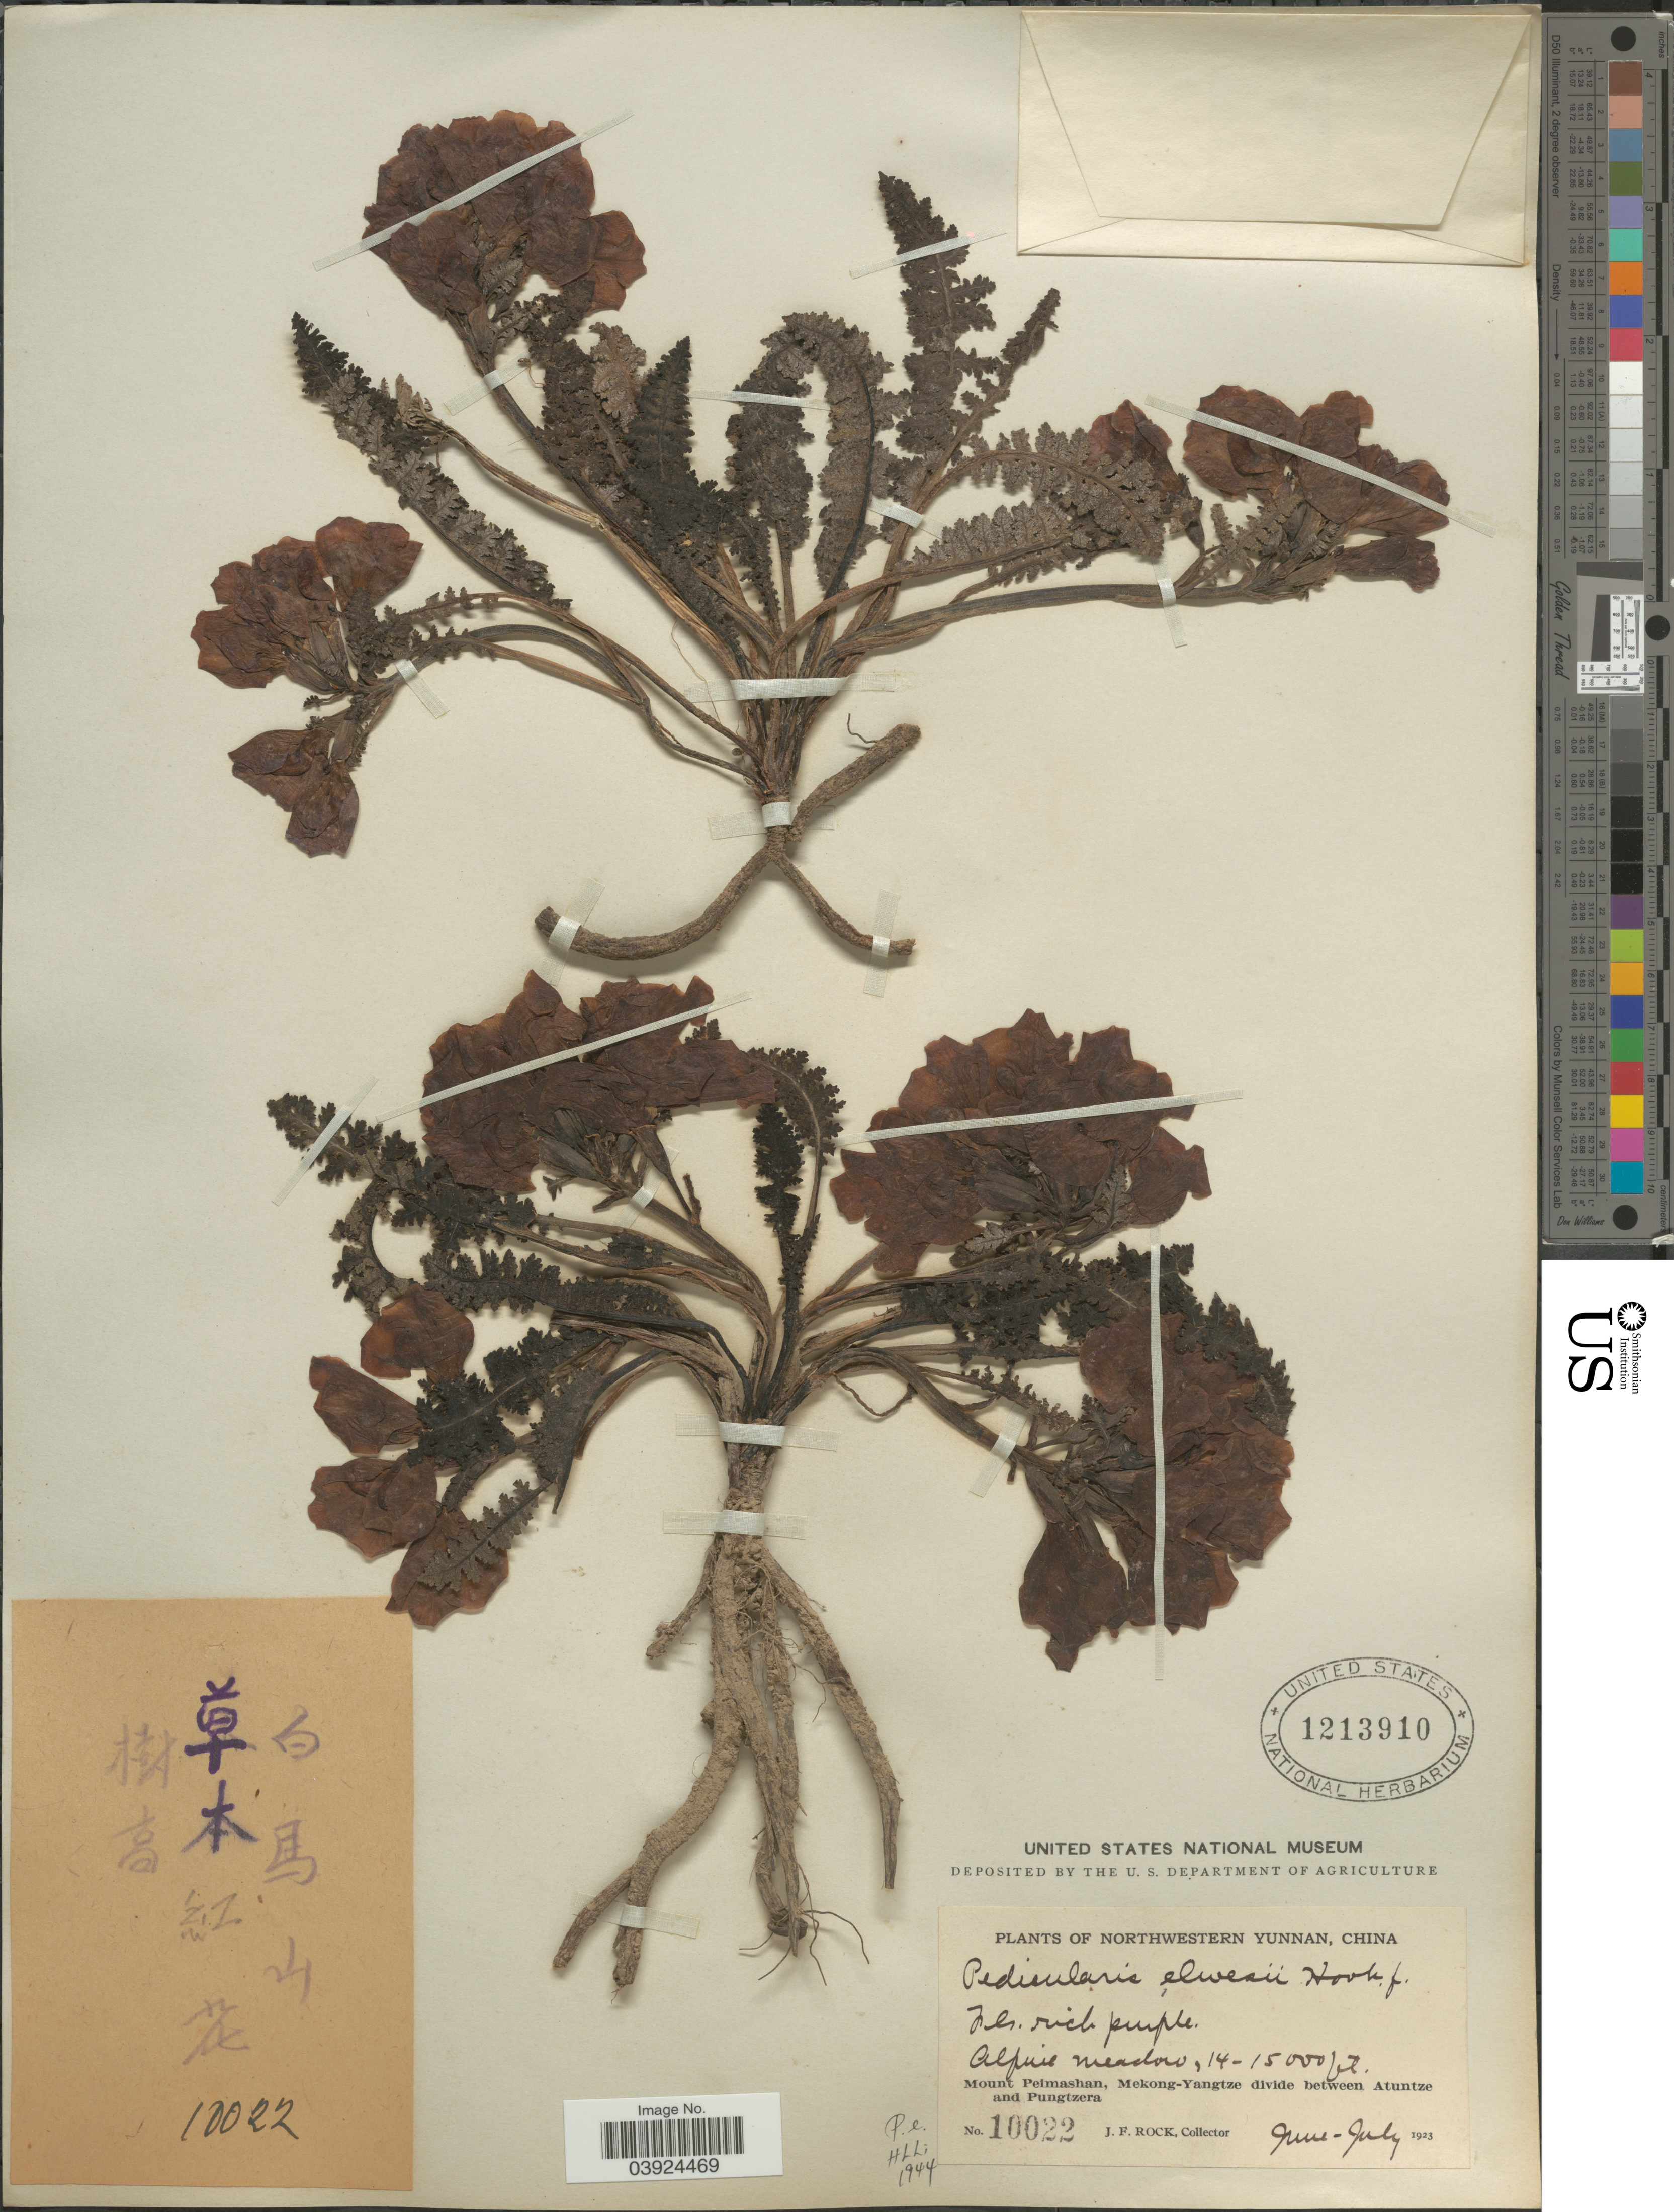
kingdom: Plantae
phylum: Tracheophyta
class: Magnoliopsida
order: Lamiales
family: Orobanchaceae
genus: Pedicularis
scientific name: Pedicularis elwesii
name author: Hook. f.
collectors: J. Rock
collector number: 10022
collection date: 1923-06/1923-07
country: China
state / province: Yunnan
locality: Northwestern Yunnan. Alpine meadow. Mount Peimashan, Mekong-Yangtze divide between Atuntze and Pungtzera.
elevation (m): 4267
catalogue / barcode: US 1213910